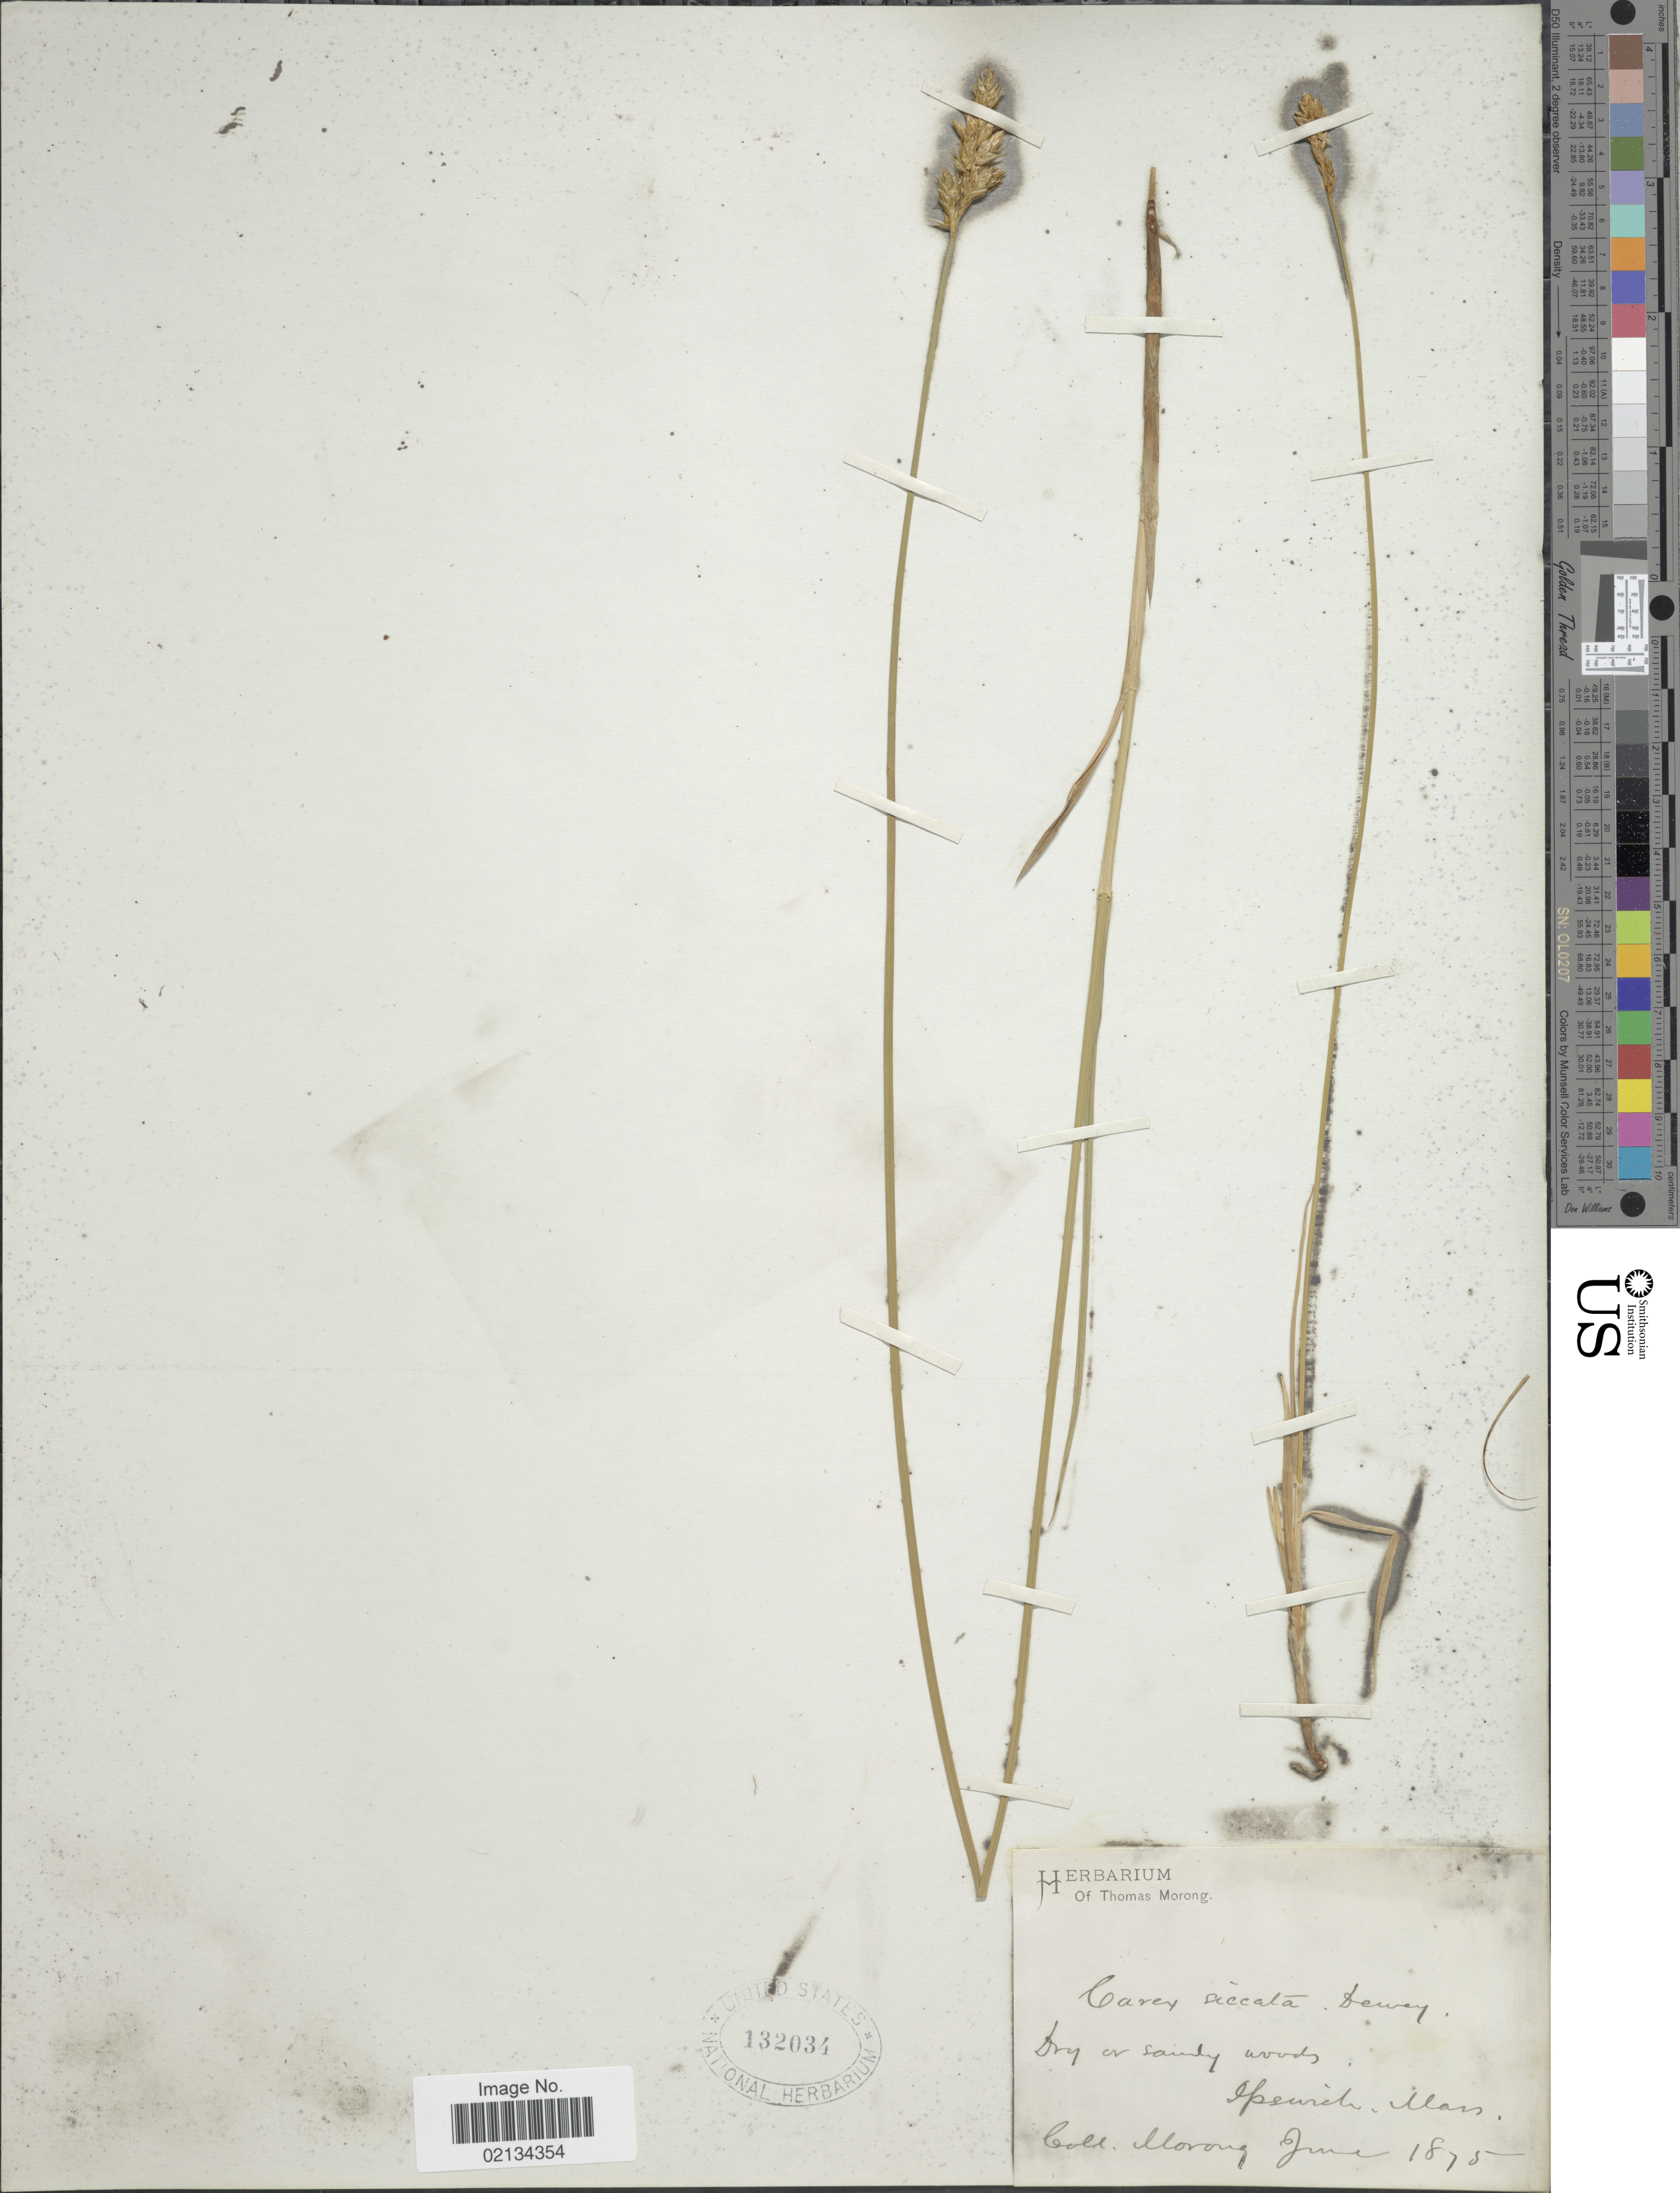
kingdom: Plantae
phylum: Tracheophyta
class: Liliopsida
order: Poales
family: Cyperaceae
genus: Carex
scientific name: Carex siccata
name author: Dewey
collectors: ex herb. T. Morong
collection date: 1875-06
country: United States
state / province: Massachusetts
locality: Dry or sandy woods, Ipswich.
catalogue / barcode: US 132034